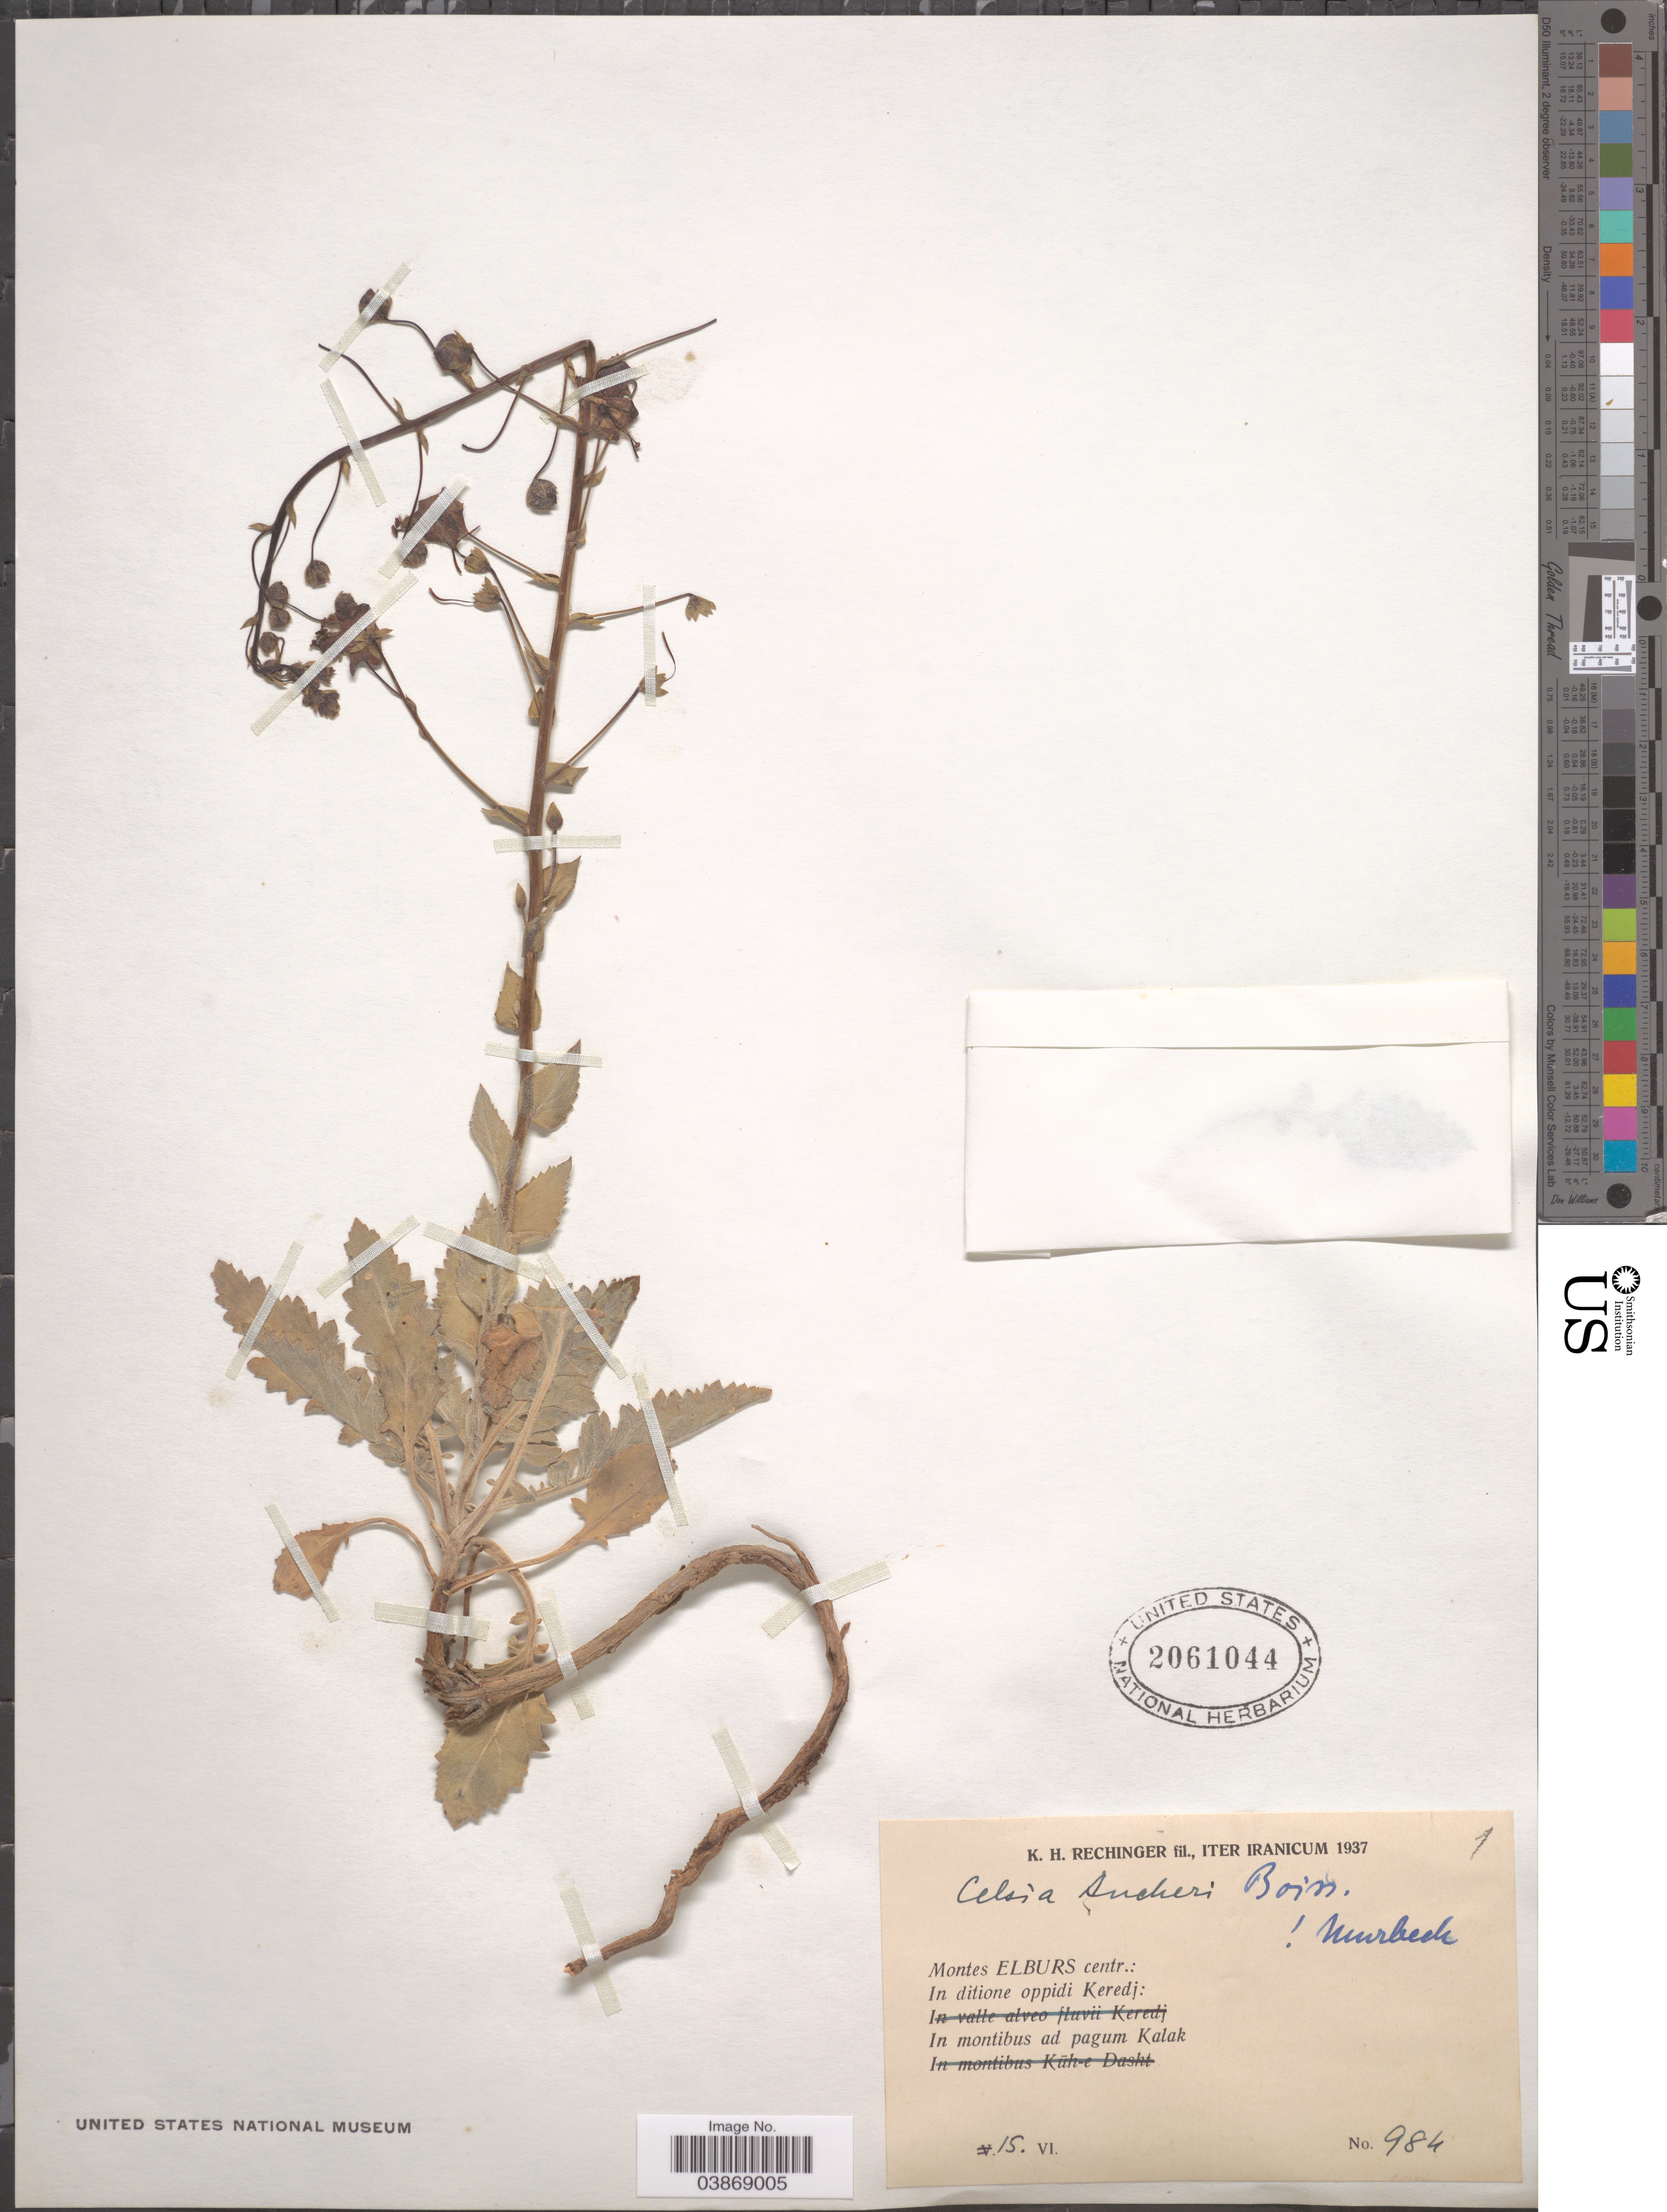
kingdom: Plantae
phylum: Tracheophyta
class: Magnoliopsida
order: Lamiales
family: Scrophulariaceae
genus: Celsia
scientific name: Celsia aucheri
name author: Boiss.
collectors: K. H. Rechinger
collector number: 984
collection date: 1937-06-15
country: Iran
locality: Montes Elburs centr.: In ditione oppidi Keredj: In montibus ad pagum Kalak.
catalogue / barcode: US 2061044